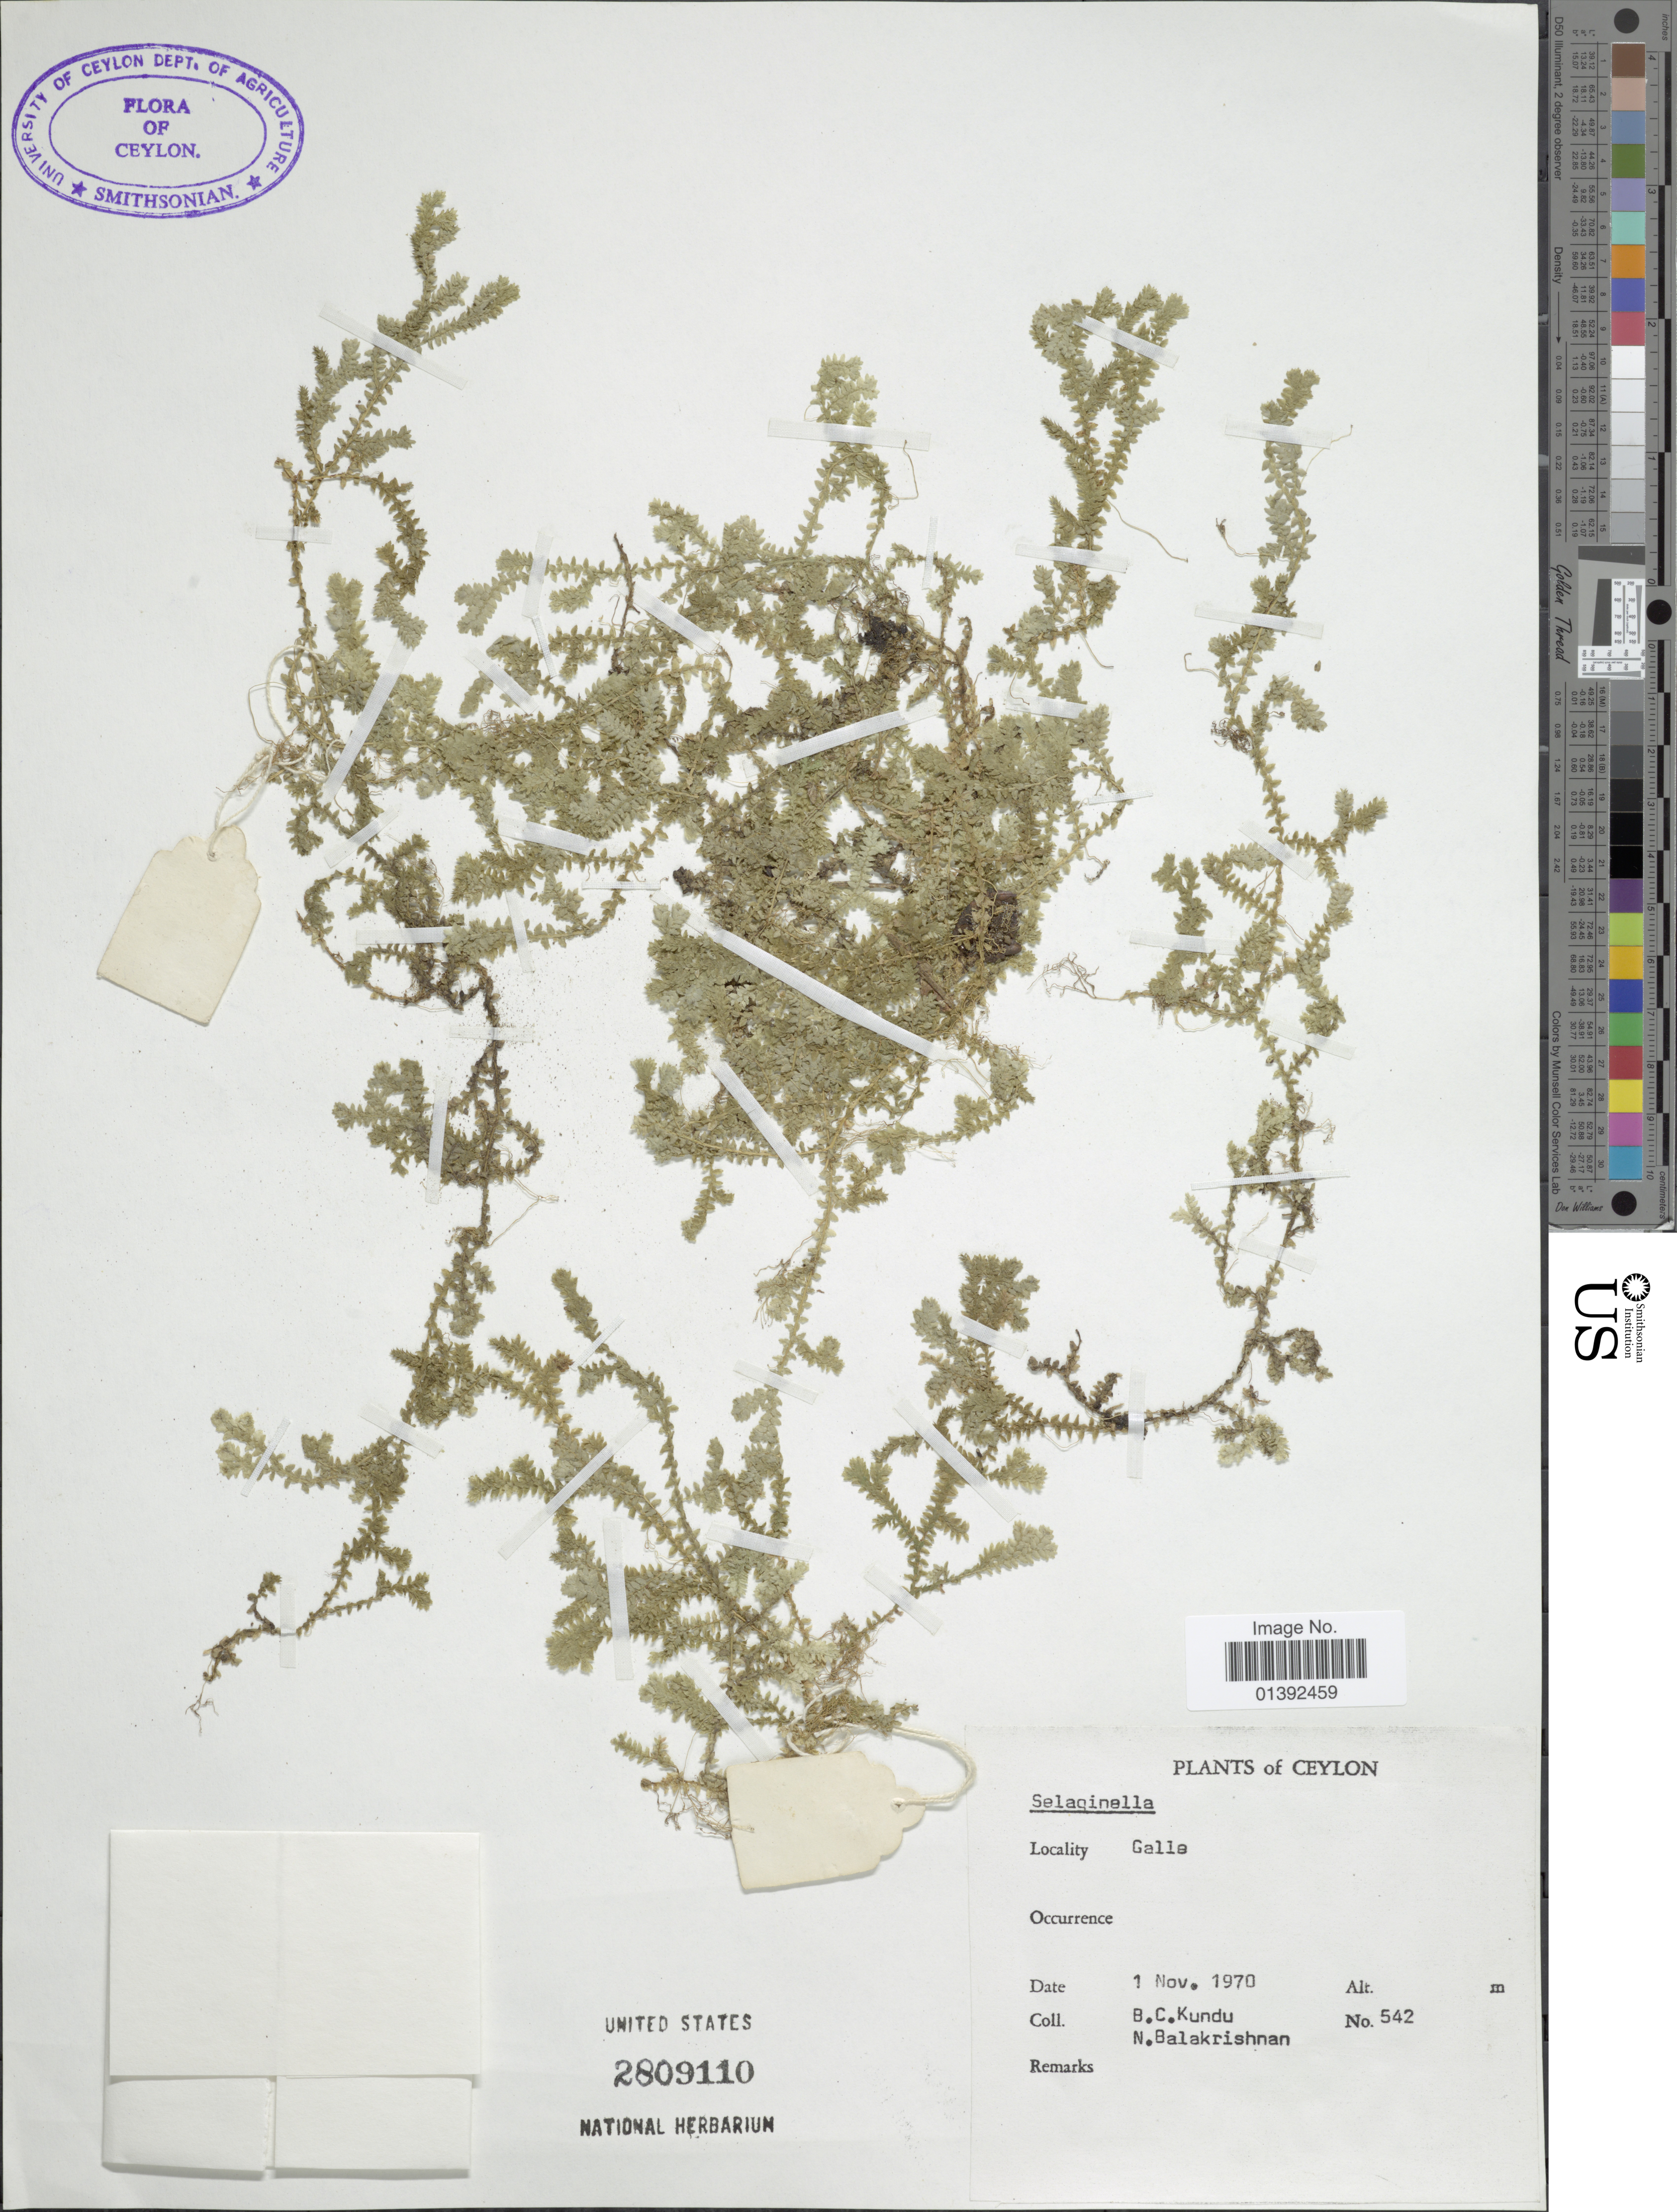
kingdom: Plantae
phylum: Tracheophyta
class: Lycopodiopsida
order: Selaginellales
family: Selaginellaceae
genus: Selaginella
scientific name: Selaginella sp.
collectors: B. C. Kundu & N. Balakrishnan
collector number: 542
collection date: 1970-11-01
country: Sri Lanka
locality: Ceylon, Galla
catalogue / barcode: US 2809110